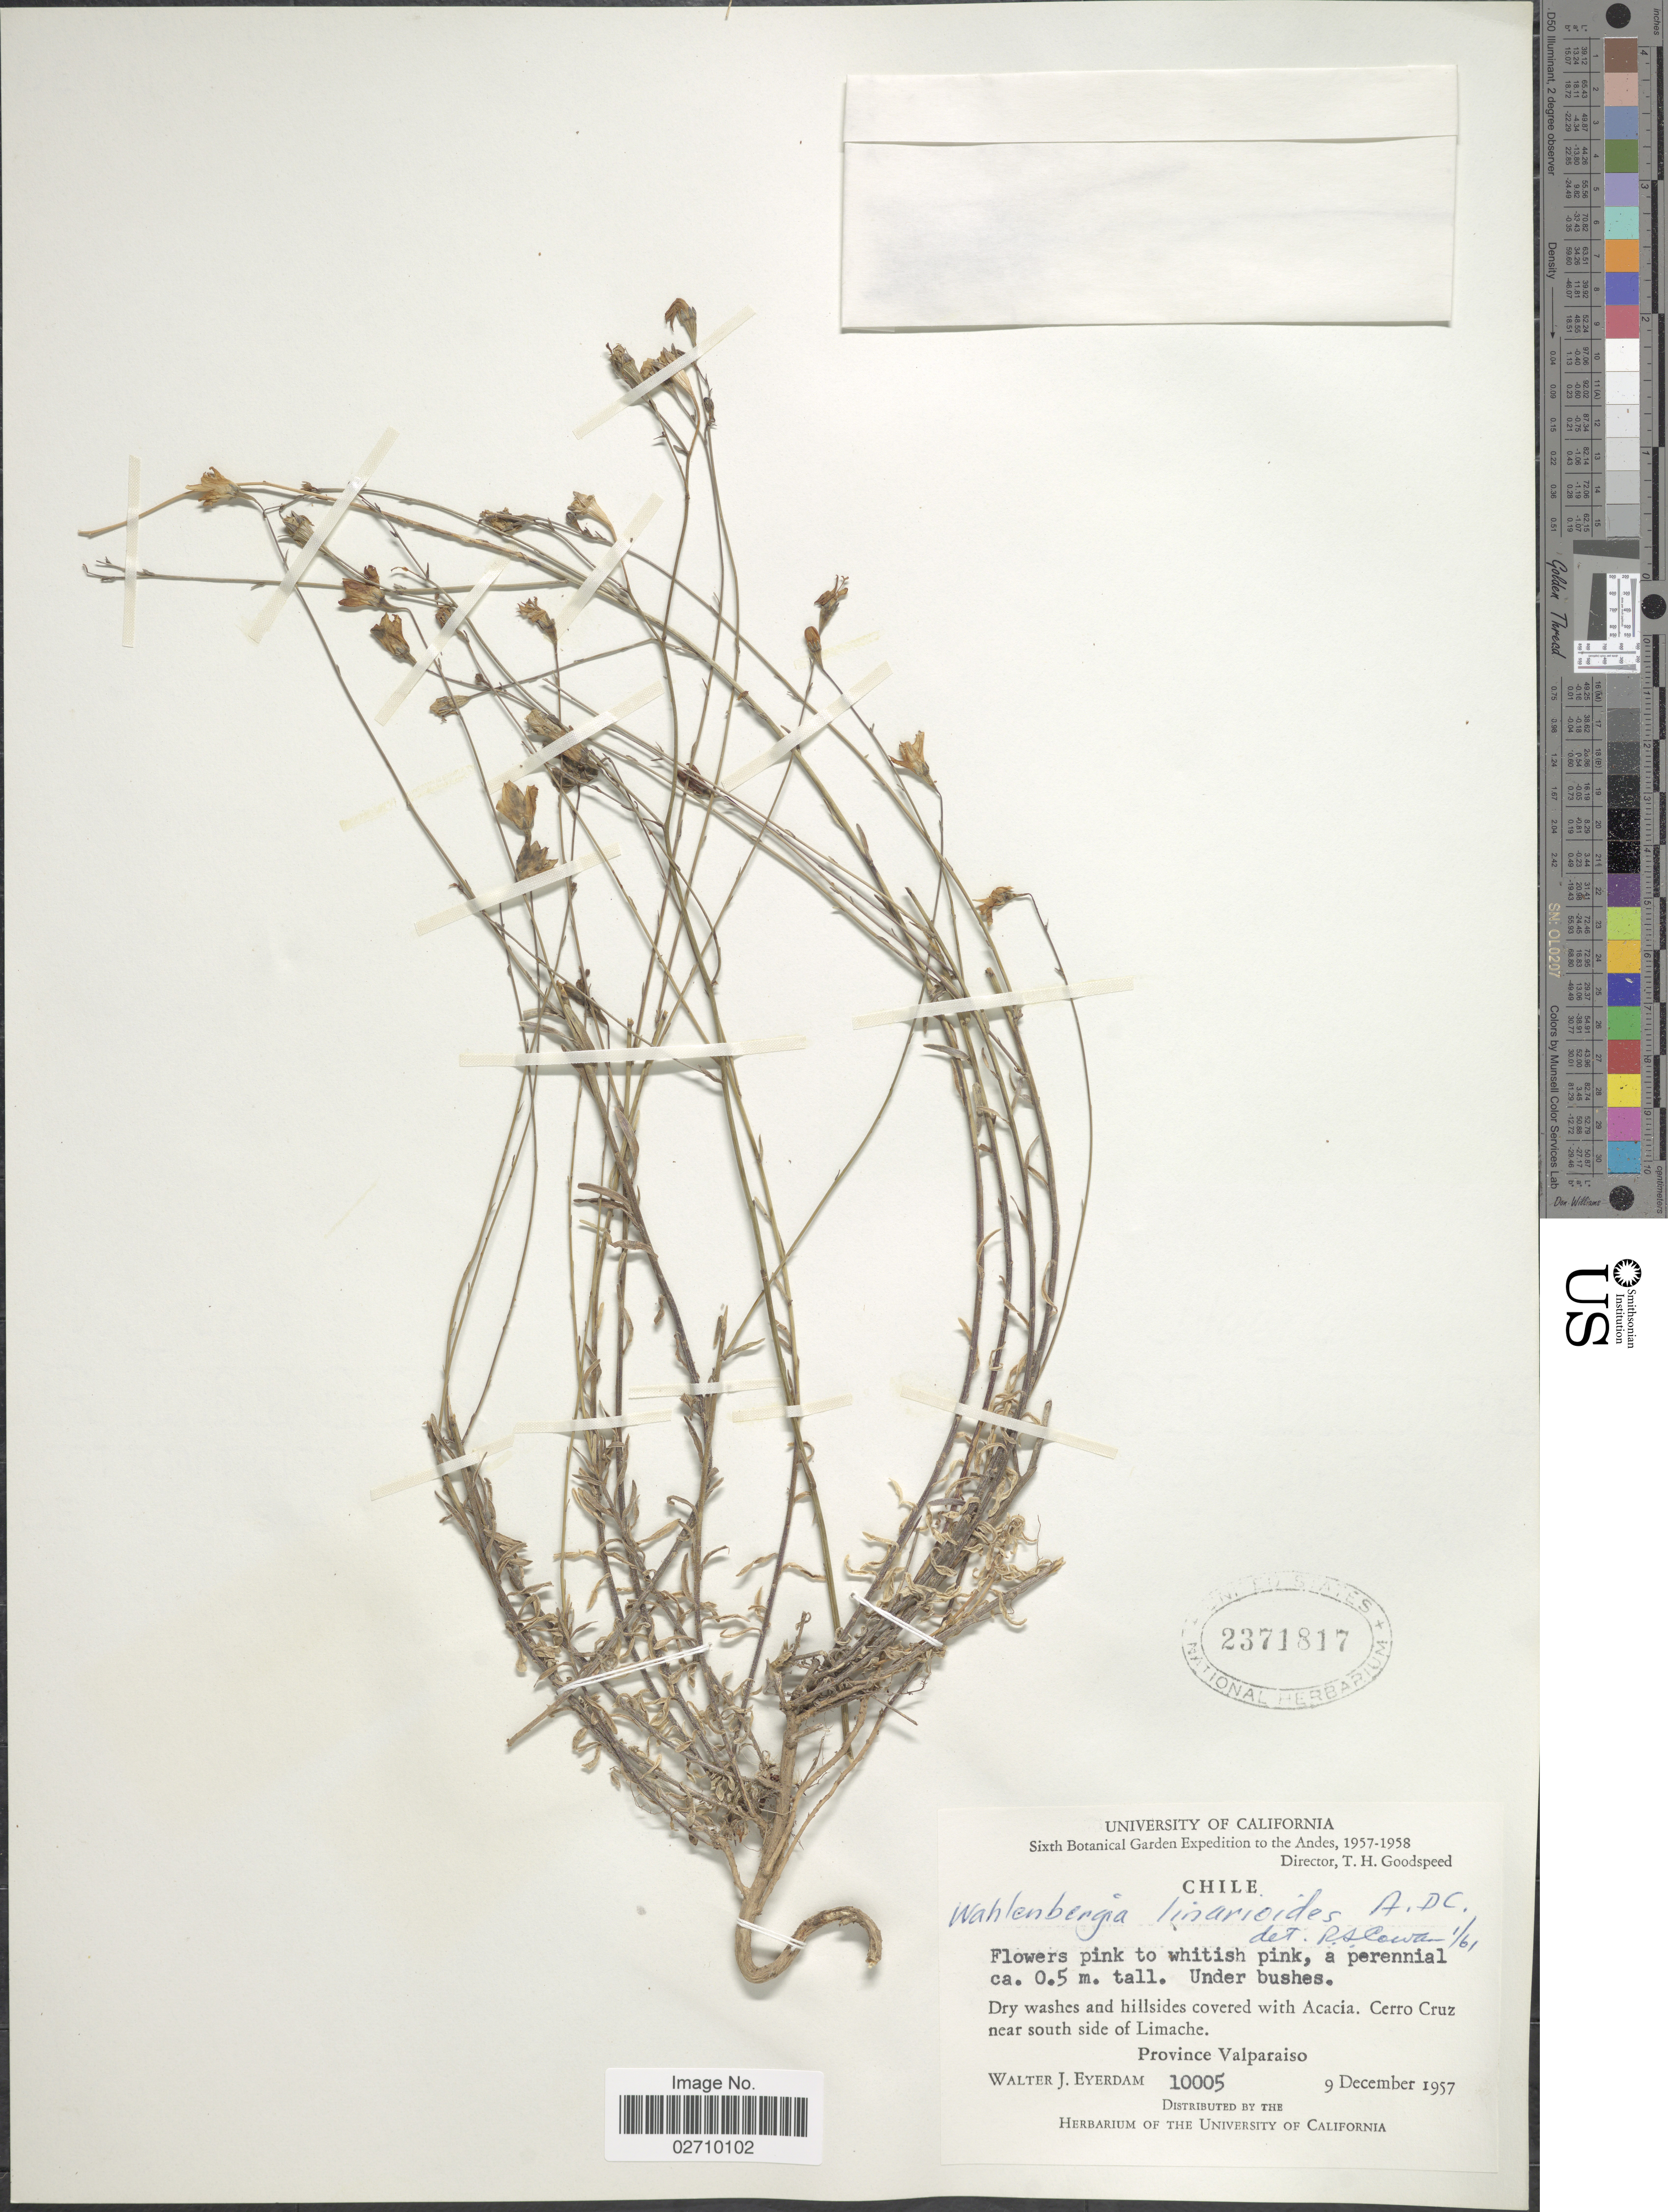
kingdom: Plantae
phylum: Tracheophyta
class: Magnoliopsida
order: Asterales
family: Campanulaceae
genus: Wahlenbergia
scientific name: Wahlenbergia linarioides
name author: (Lam.) A. DC.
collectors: W. J. Eyerdam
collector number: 10005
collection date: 1957-12-09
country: Chile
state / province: Valparaíso (V)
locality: Andes [unsure placement] Cerro Cruz near south side of Limache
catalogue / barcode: US 2371817